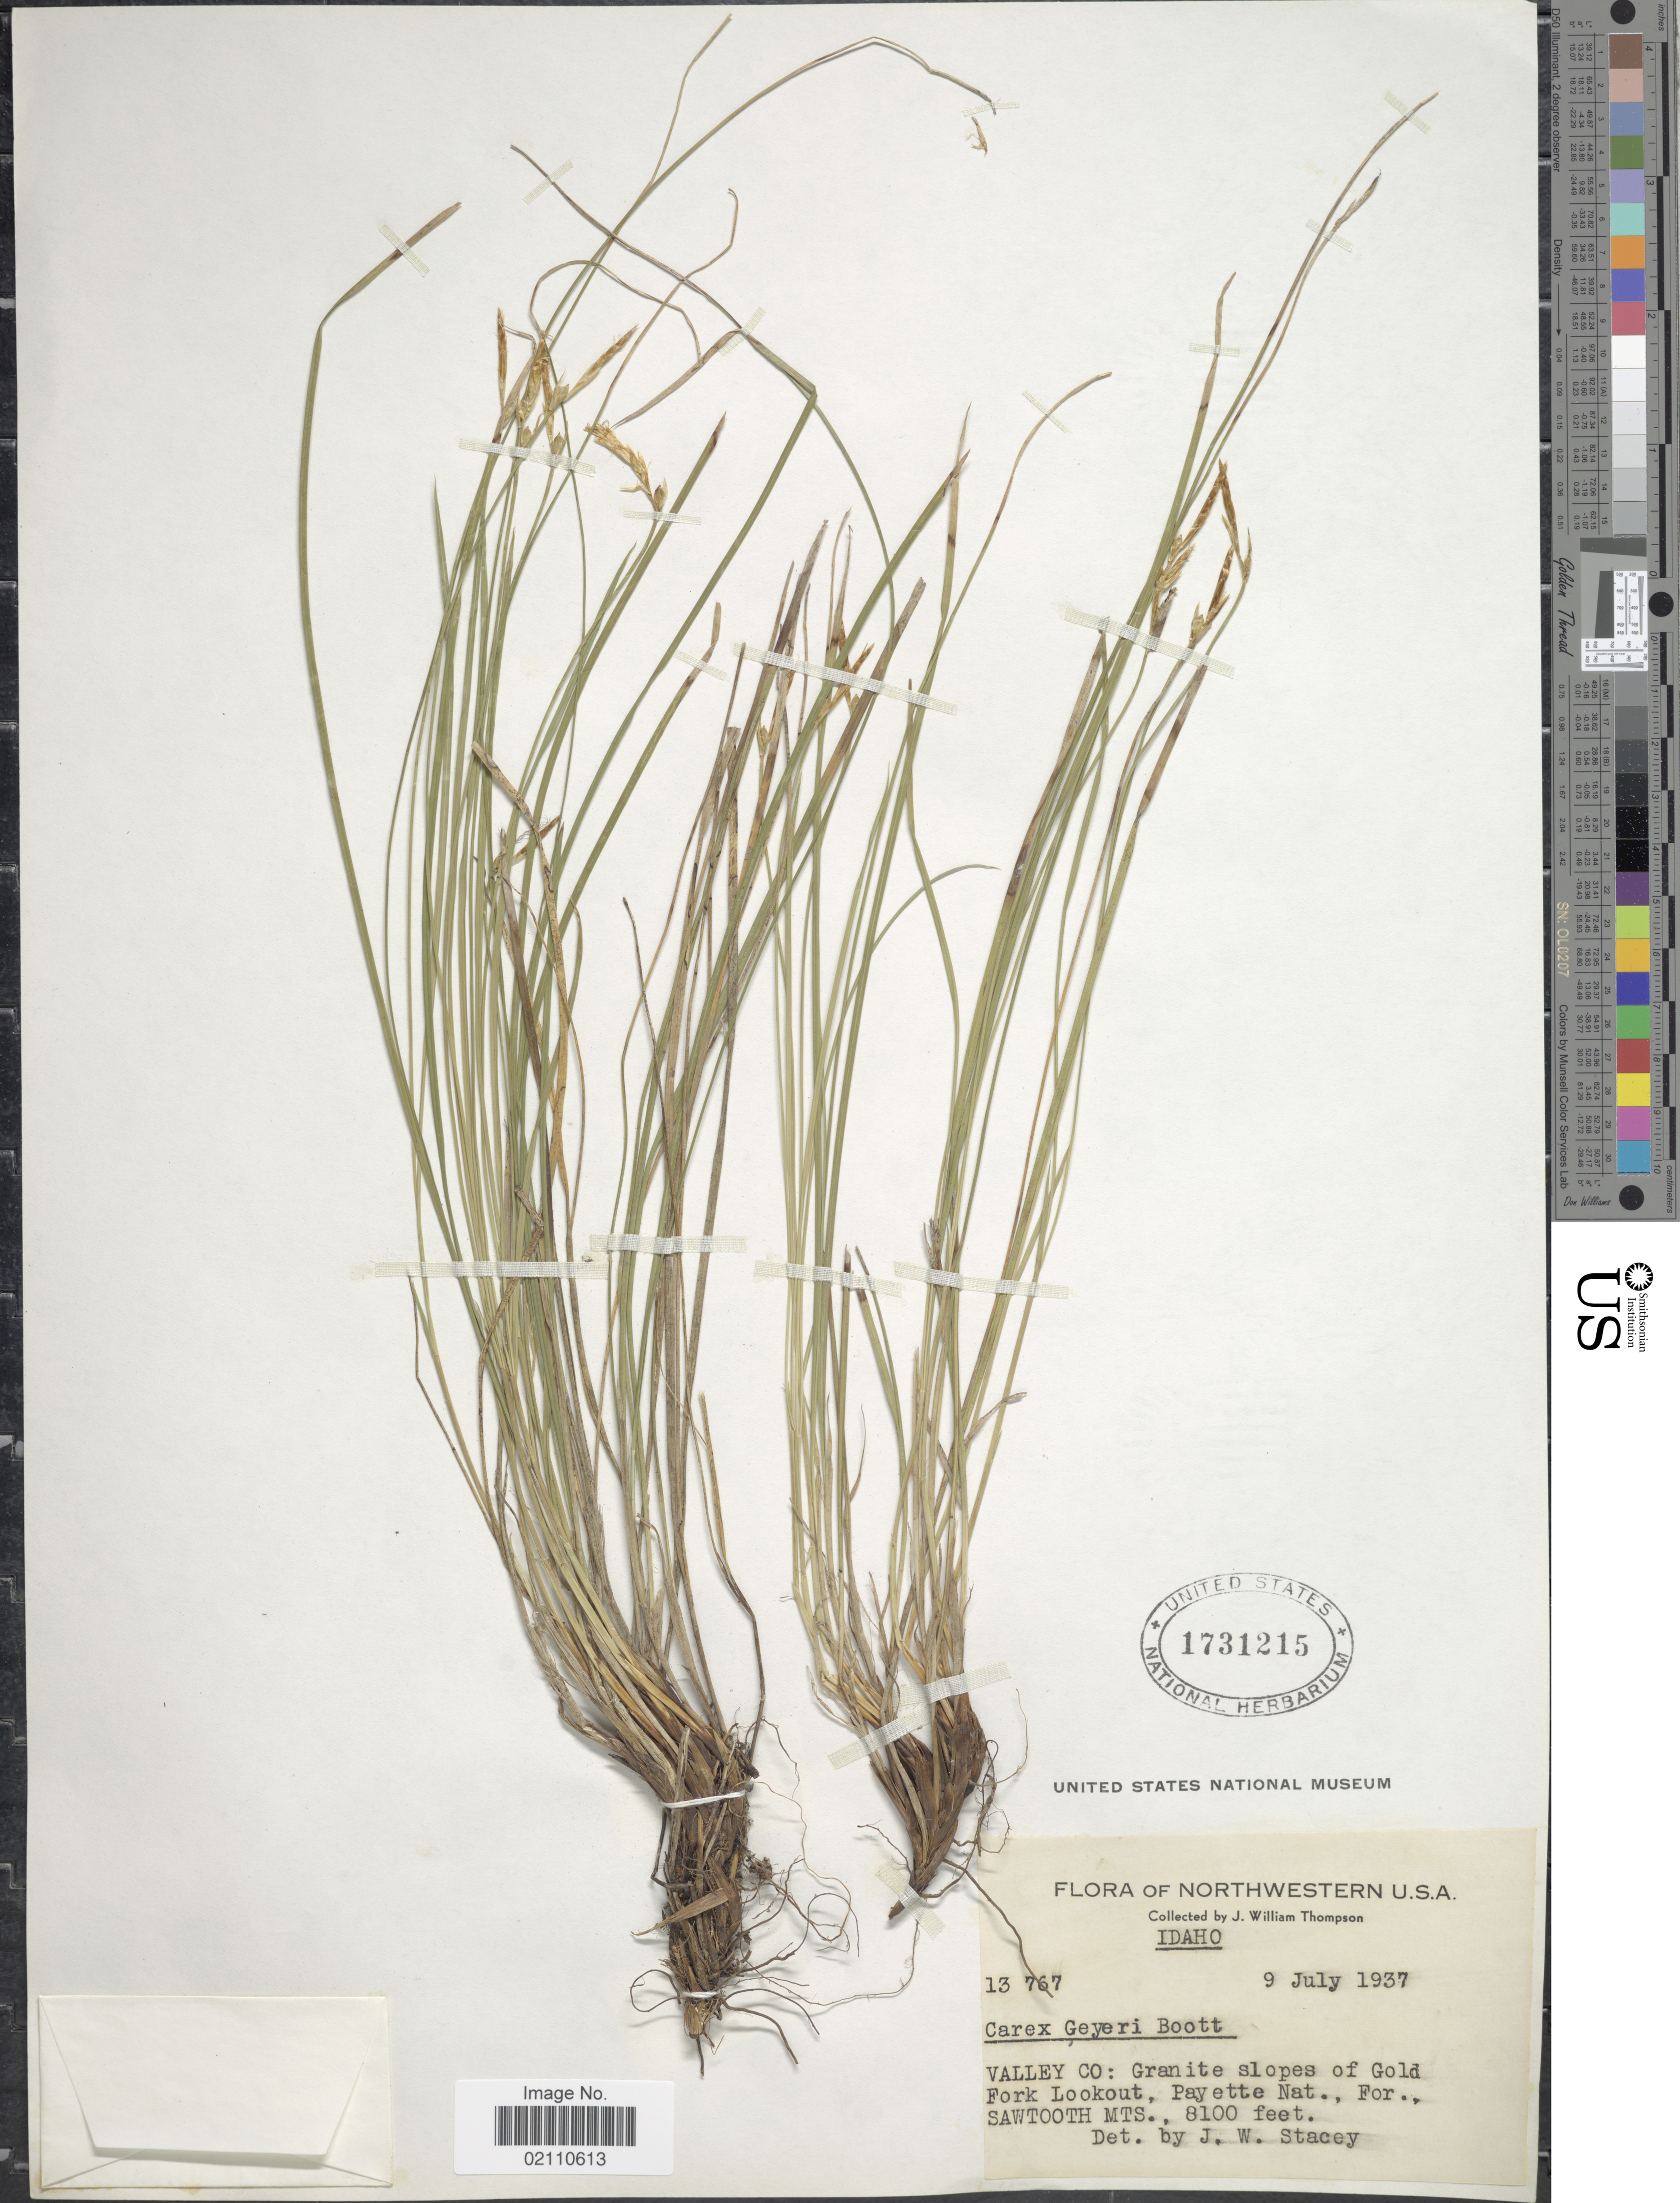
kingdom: Plantae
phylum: Tracheophyta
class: Liliopsida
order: Poales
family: Cyperaceae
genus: Carex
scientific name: Carex geyeri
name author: Boott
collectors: J. W. Thompson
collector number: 13767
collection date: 1937-07-09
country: United States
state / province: Idaho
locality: Valley Co.: Granite slopes of Gold Fork Lookout, Payette Nat. For., Swatooth Mts.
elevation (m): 2469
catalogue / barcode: US 1731215